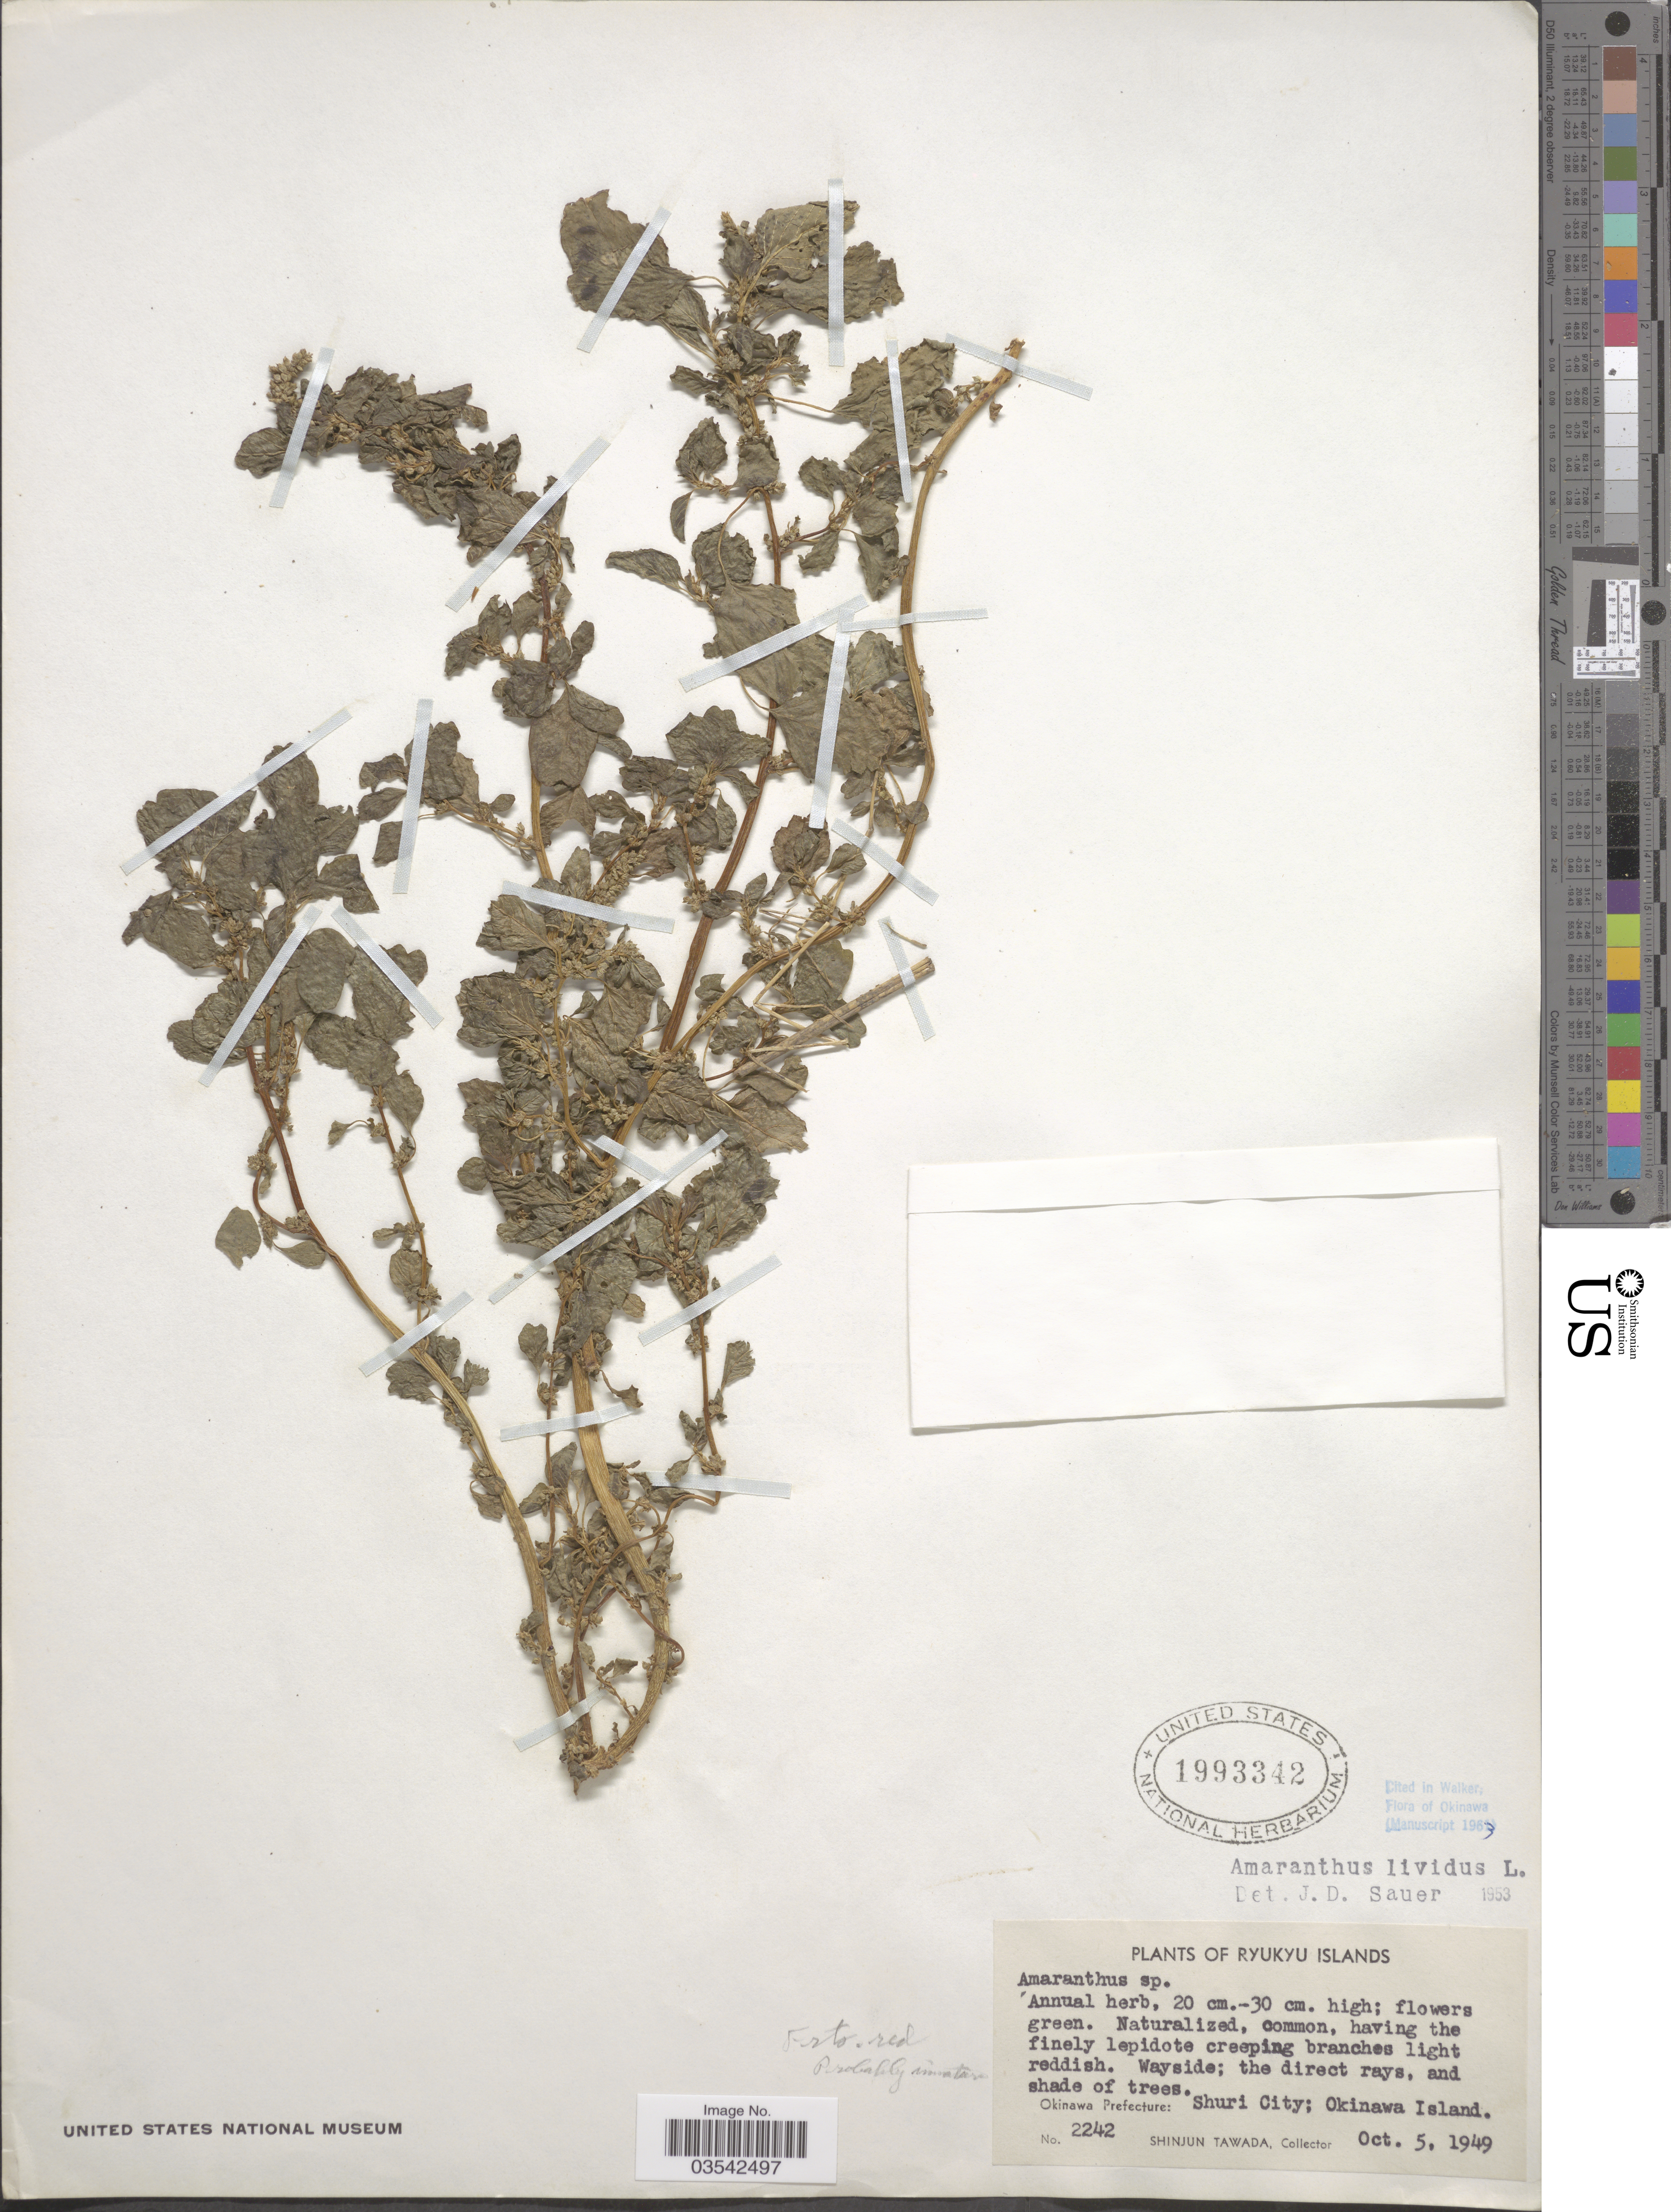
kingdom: Plantae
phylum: Tracheophyta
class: Magnoliopsida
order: Caryophyllales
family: Amaranthaceae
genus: Amaranthus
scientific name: Amaranthus lividus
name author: L.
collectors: S. Tawada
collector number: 2242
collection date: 1949-10-05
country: Japan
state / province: Okinawa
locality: Ryukyu Islands. Okinawa Prefecture: Shuri City; Okinawa Island.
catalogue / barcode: US 1993342